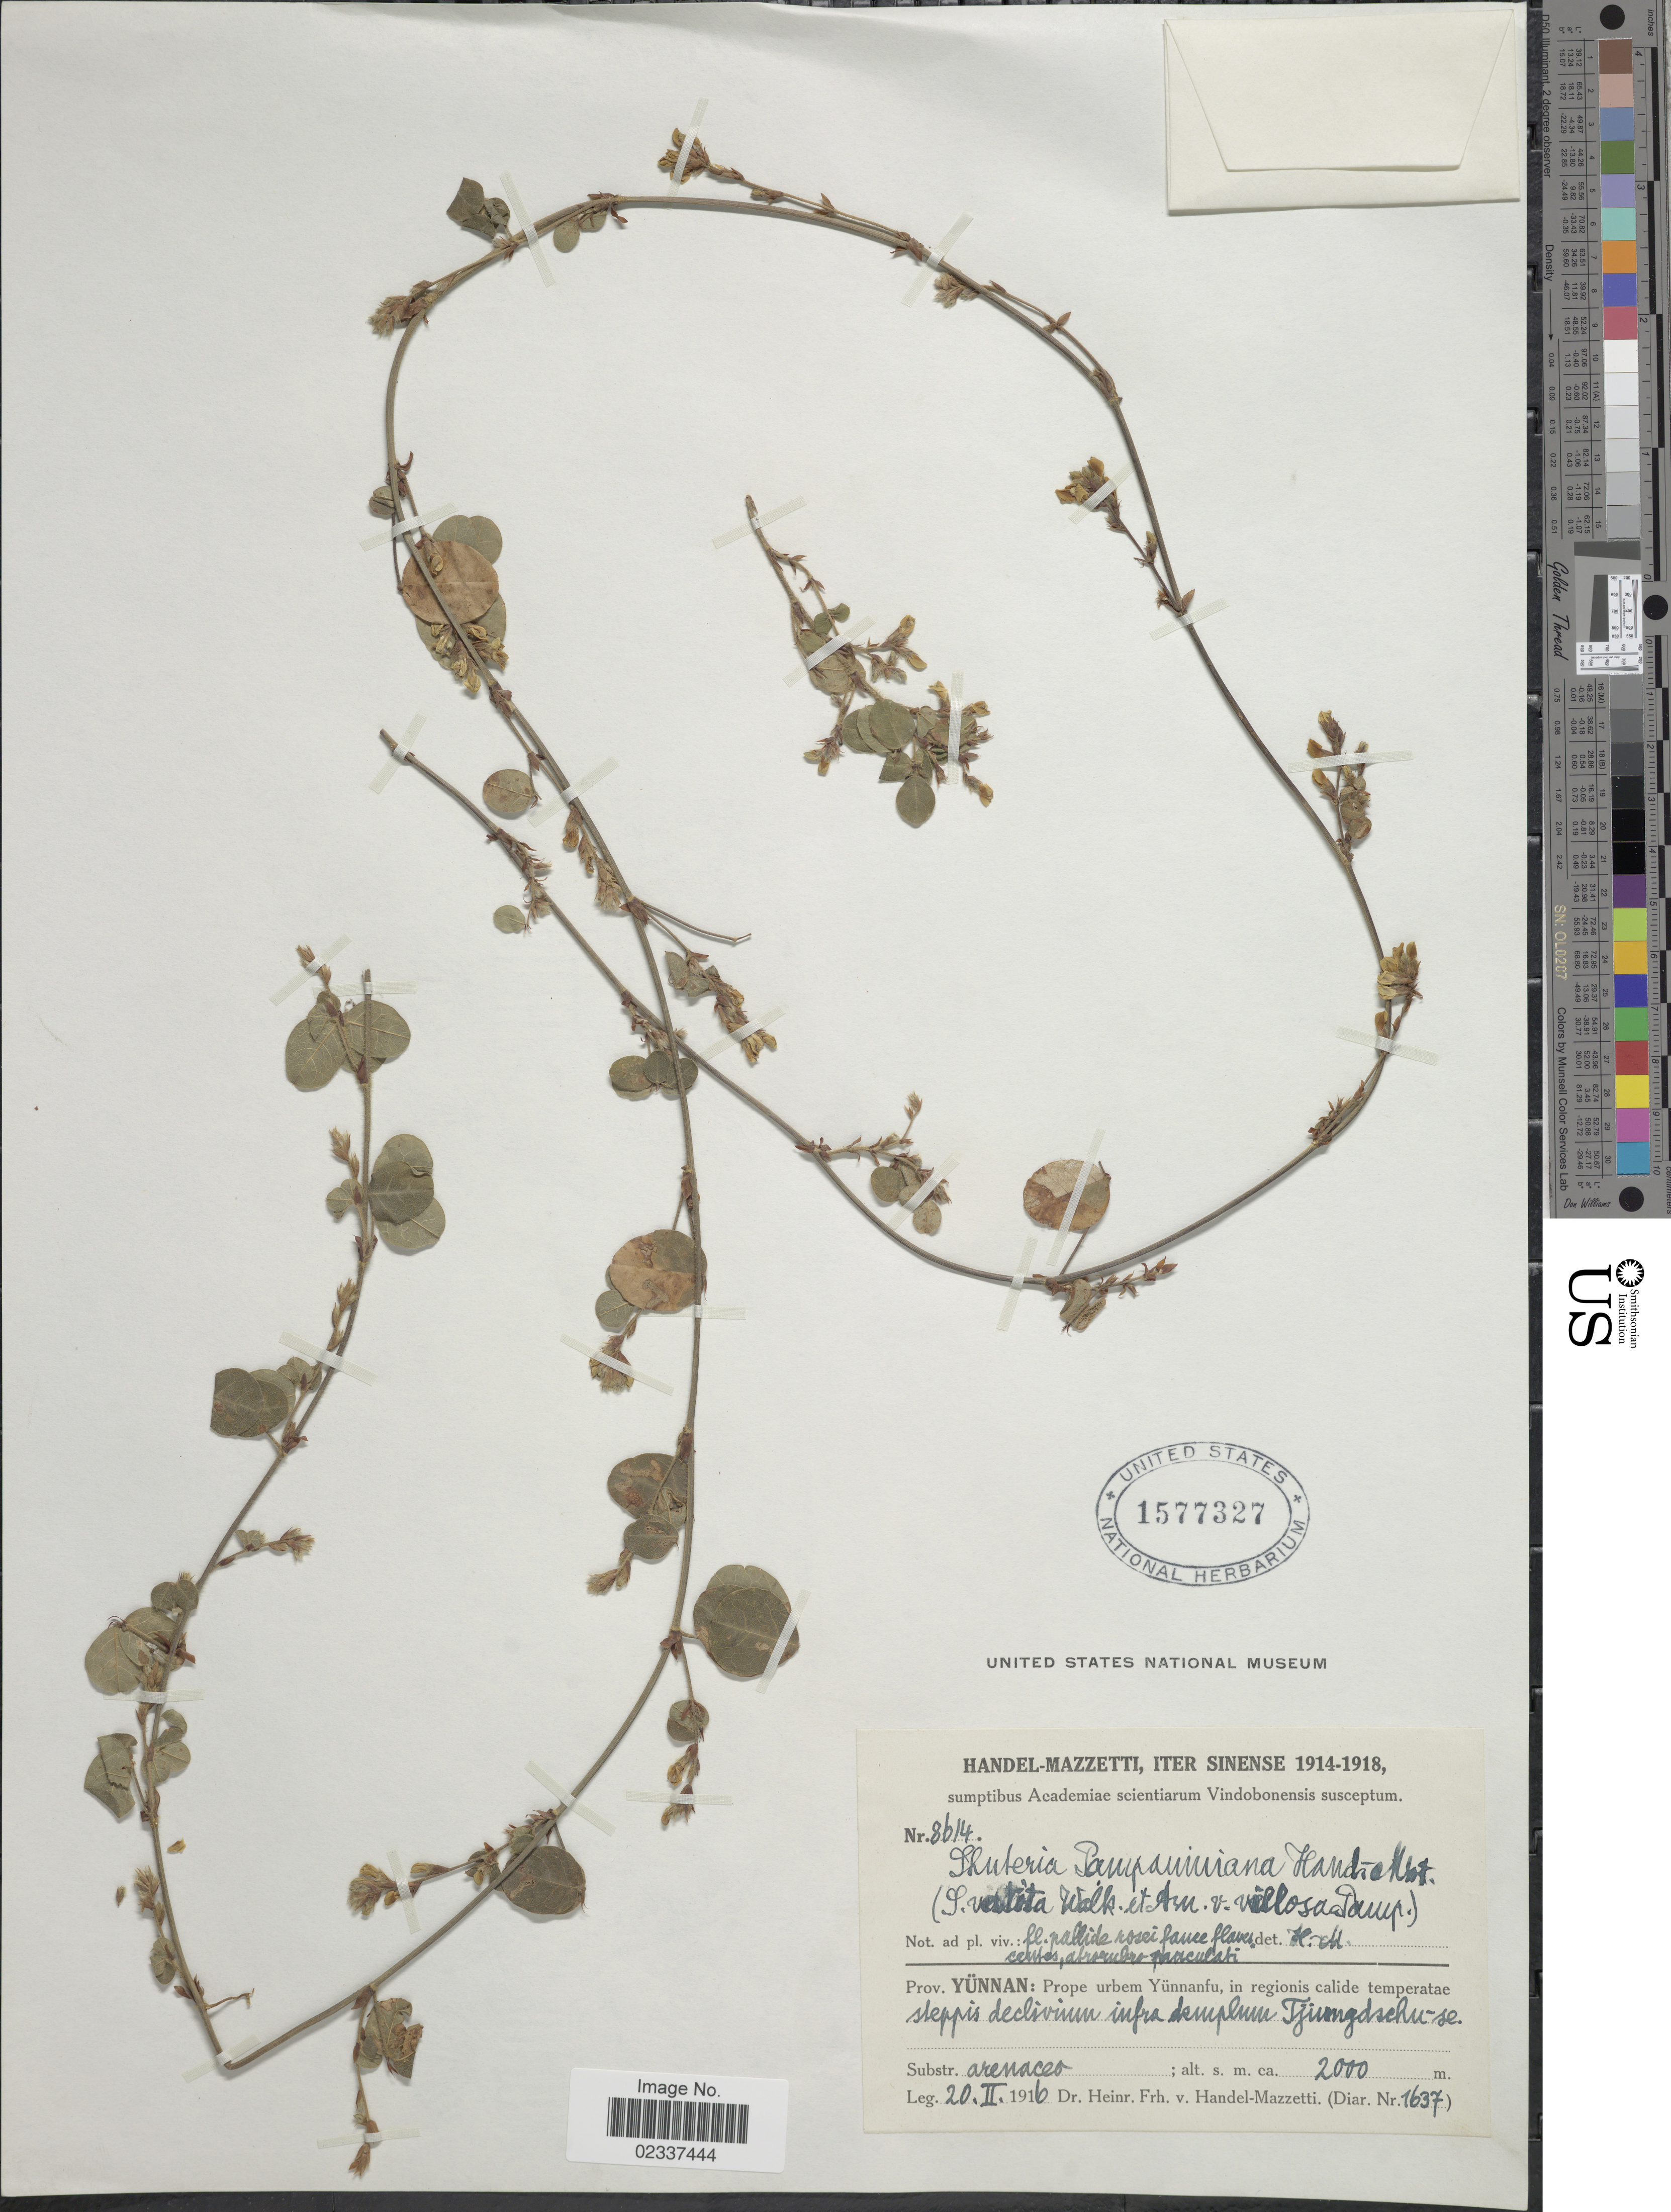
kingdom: Plantae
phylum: Tracheophyta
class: Magnoliopsida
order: Fabales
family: Fabaceae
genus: Shuteria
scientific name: Shuteria vestita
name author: Wight & Arn.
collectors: H. Handel-Mazzetti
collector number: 8614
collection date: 1916-02-20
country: China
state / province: Yunnan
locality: Prov. Yunnan: Prope urbem Yunnanfu, in regionis calide temperatae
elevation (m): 2000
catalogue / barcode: US 1577327